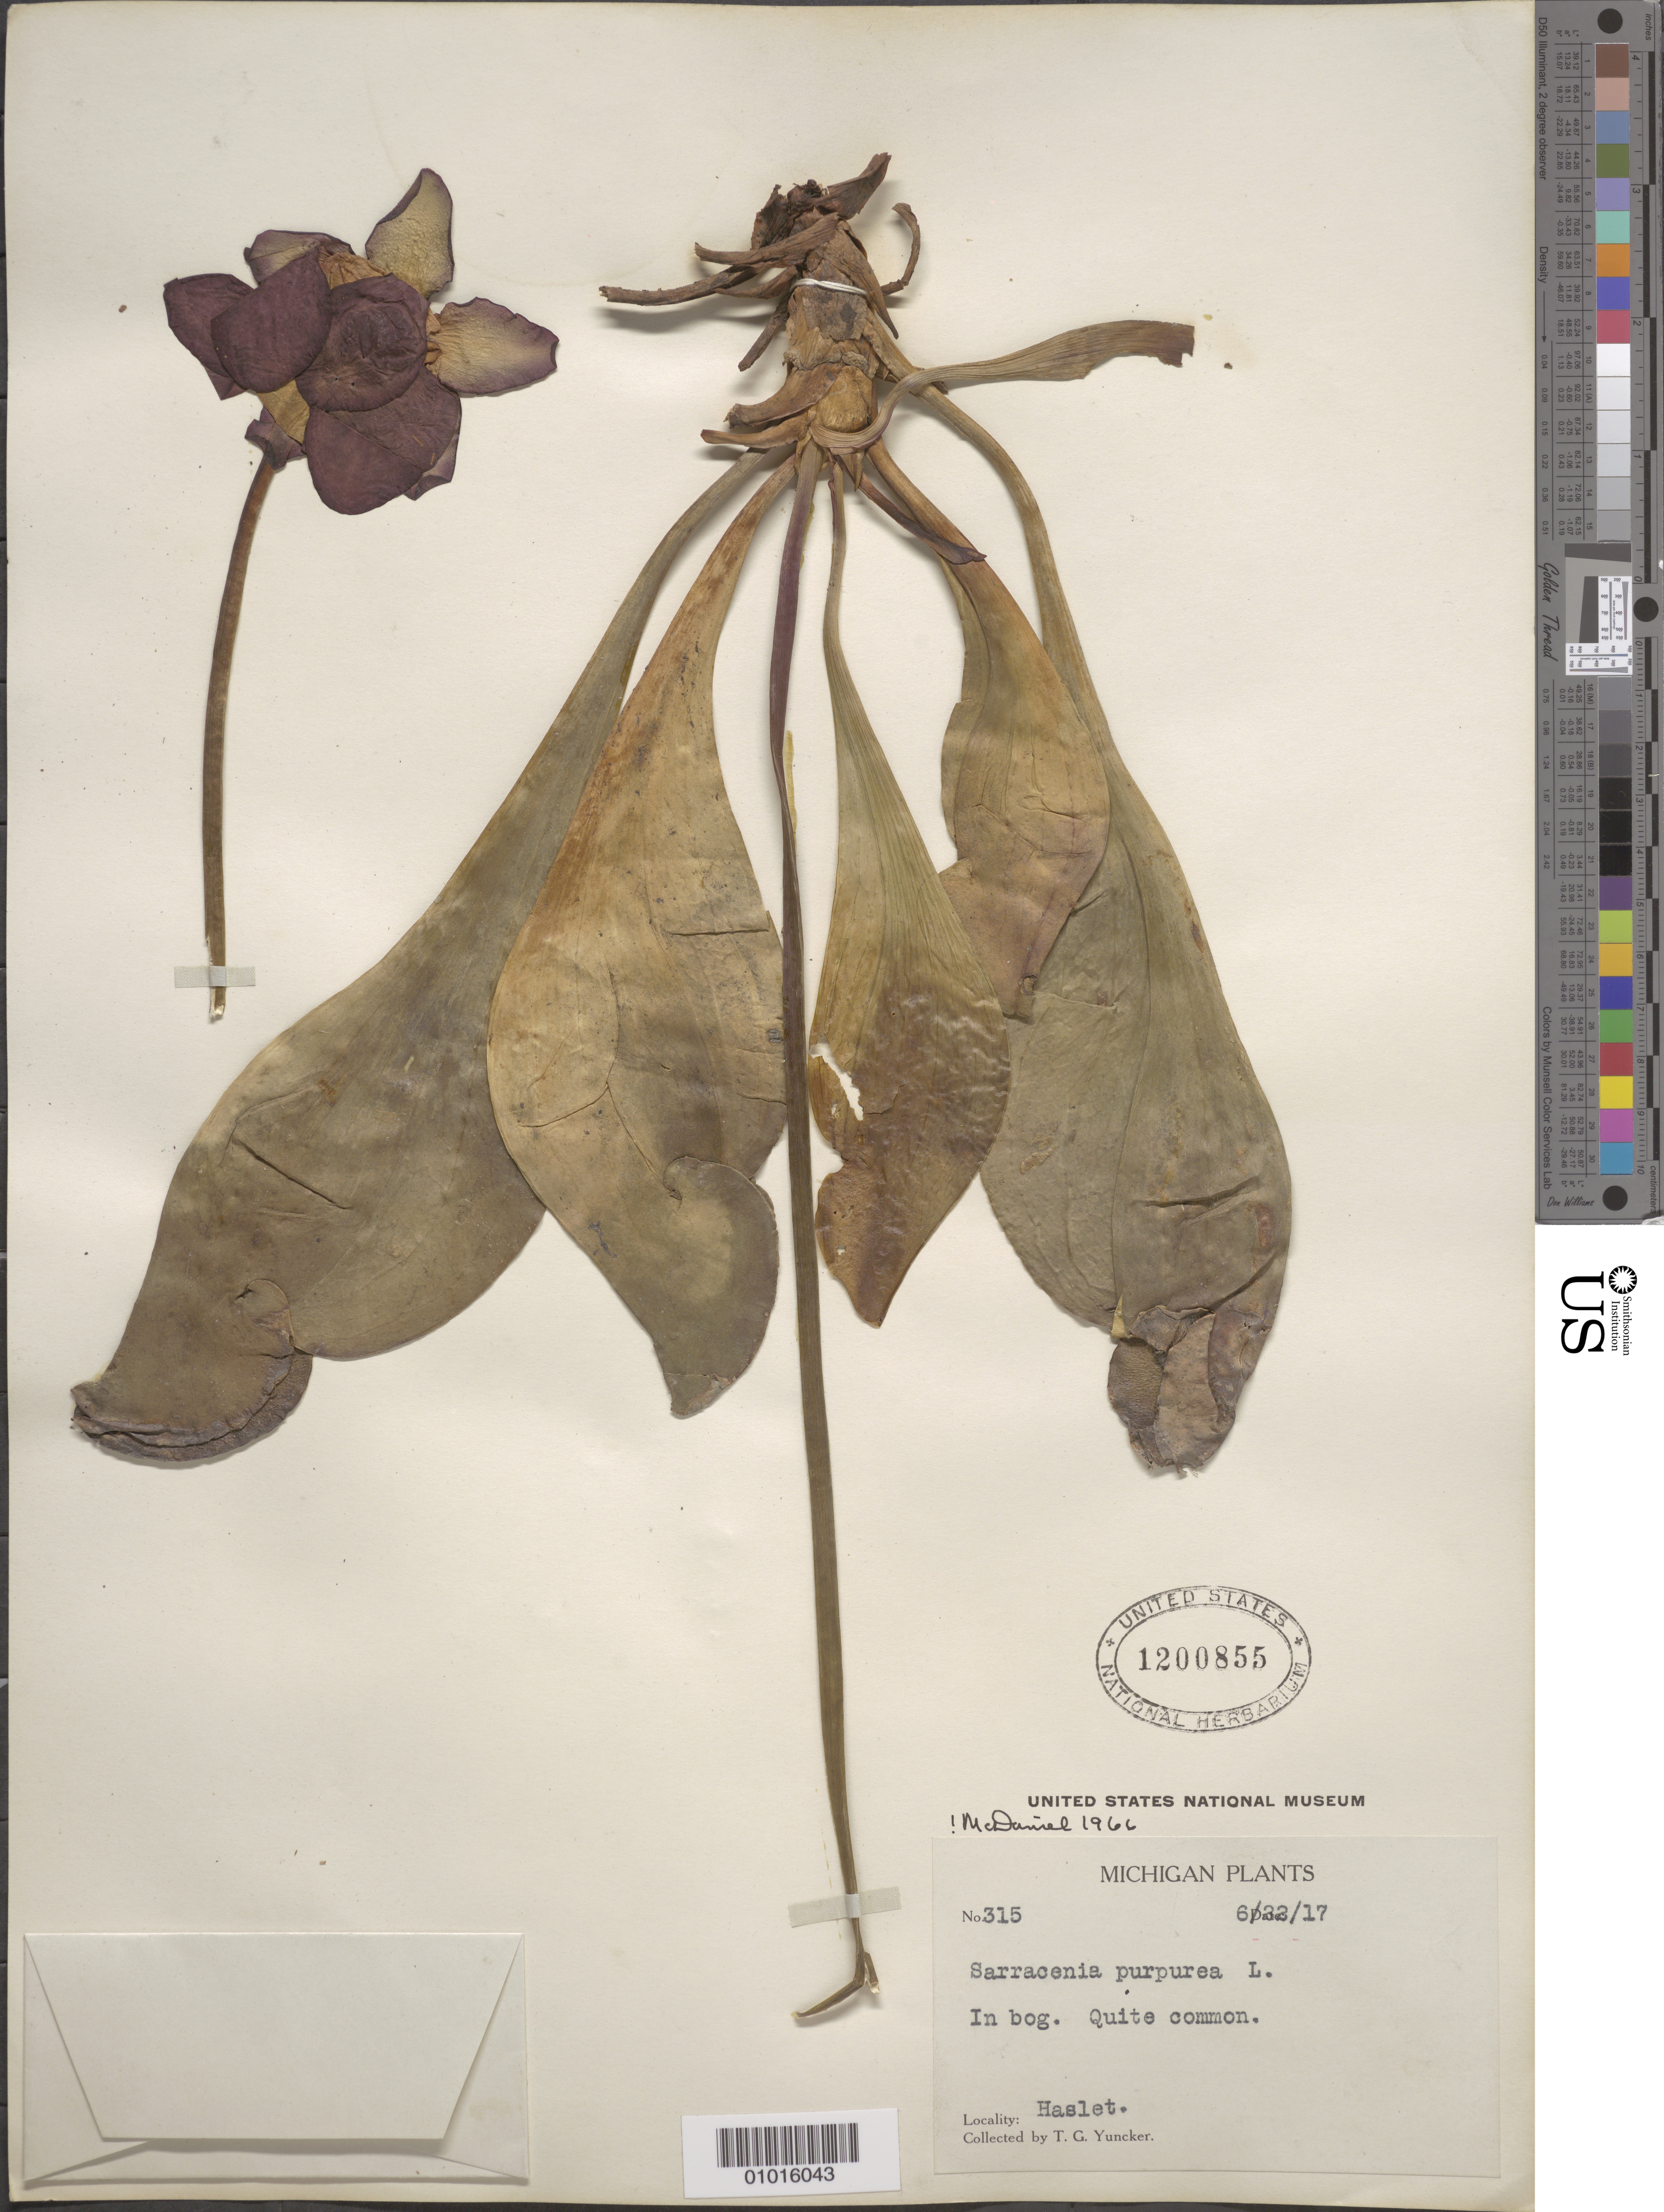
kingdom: Plantae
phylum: Tracheophyta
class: Magnoliopsida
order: Ericales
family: Sarraceniaceae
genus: Sarracenia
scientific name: Sarracenia purpurea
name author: L.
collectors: T. G. Yuncker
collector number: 315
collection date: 1917-06-22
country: United States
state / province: Michigan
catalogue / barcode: US 1200855